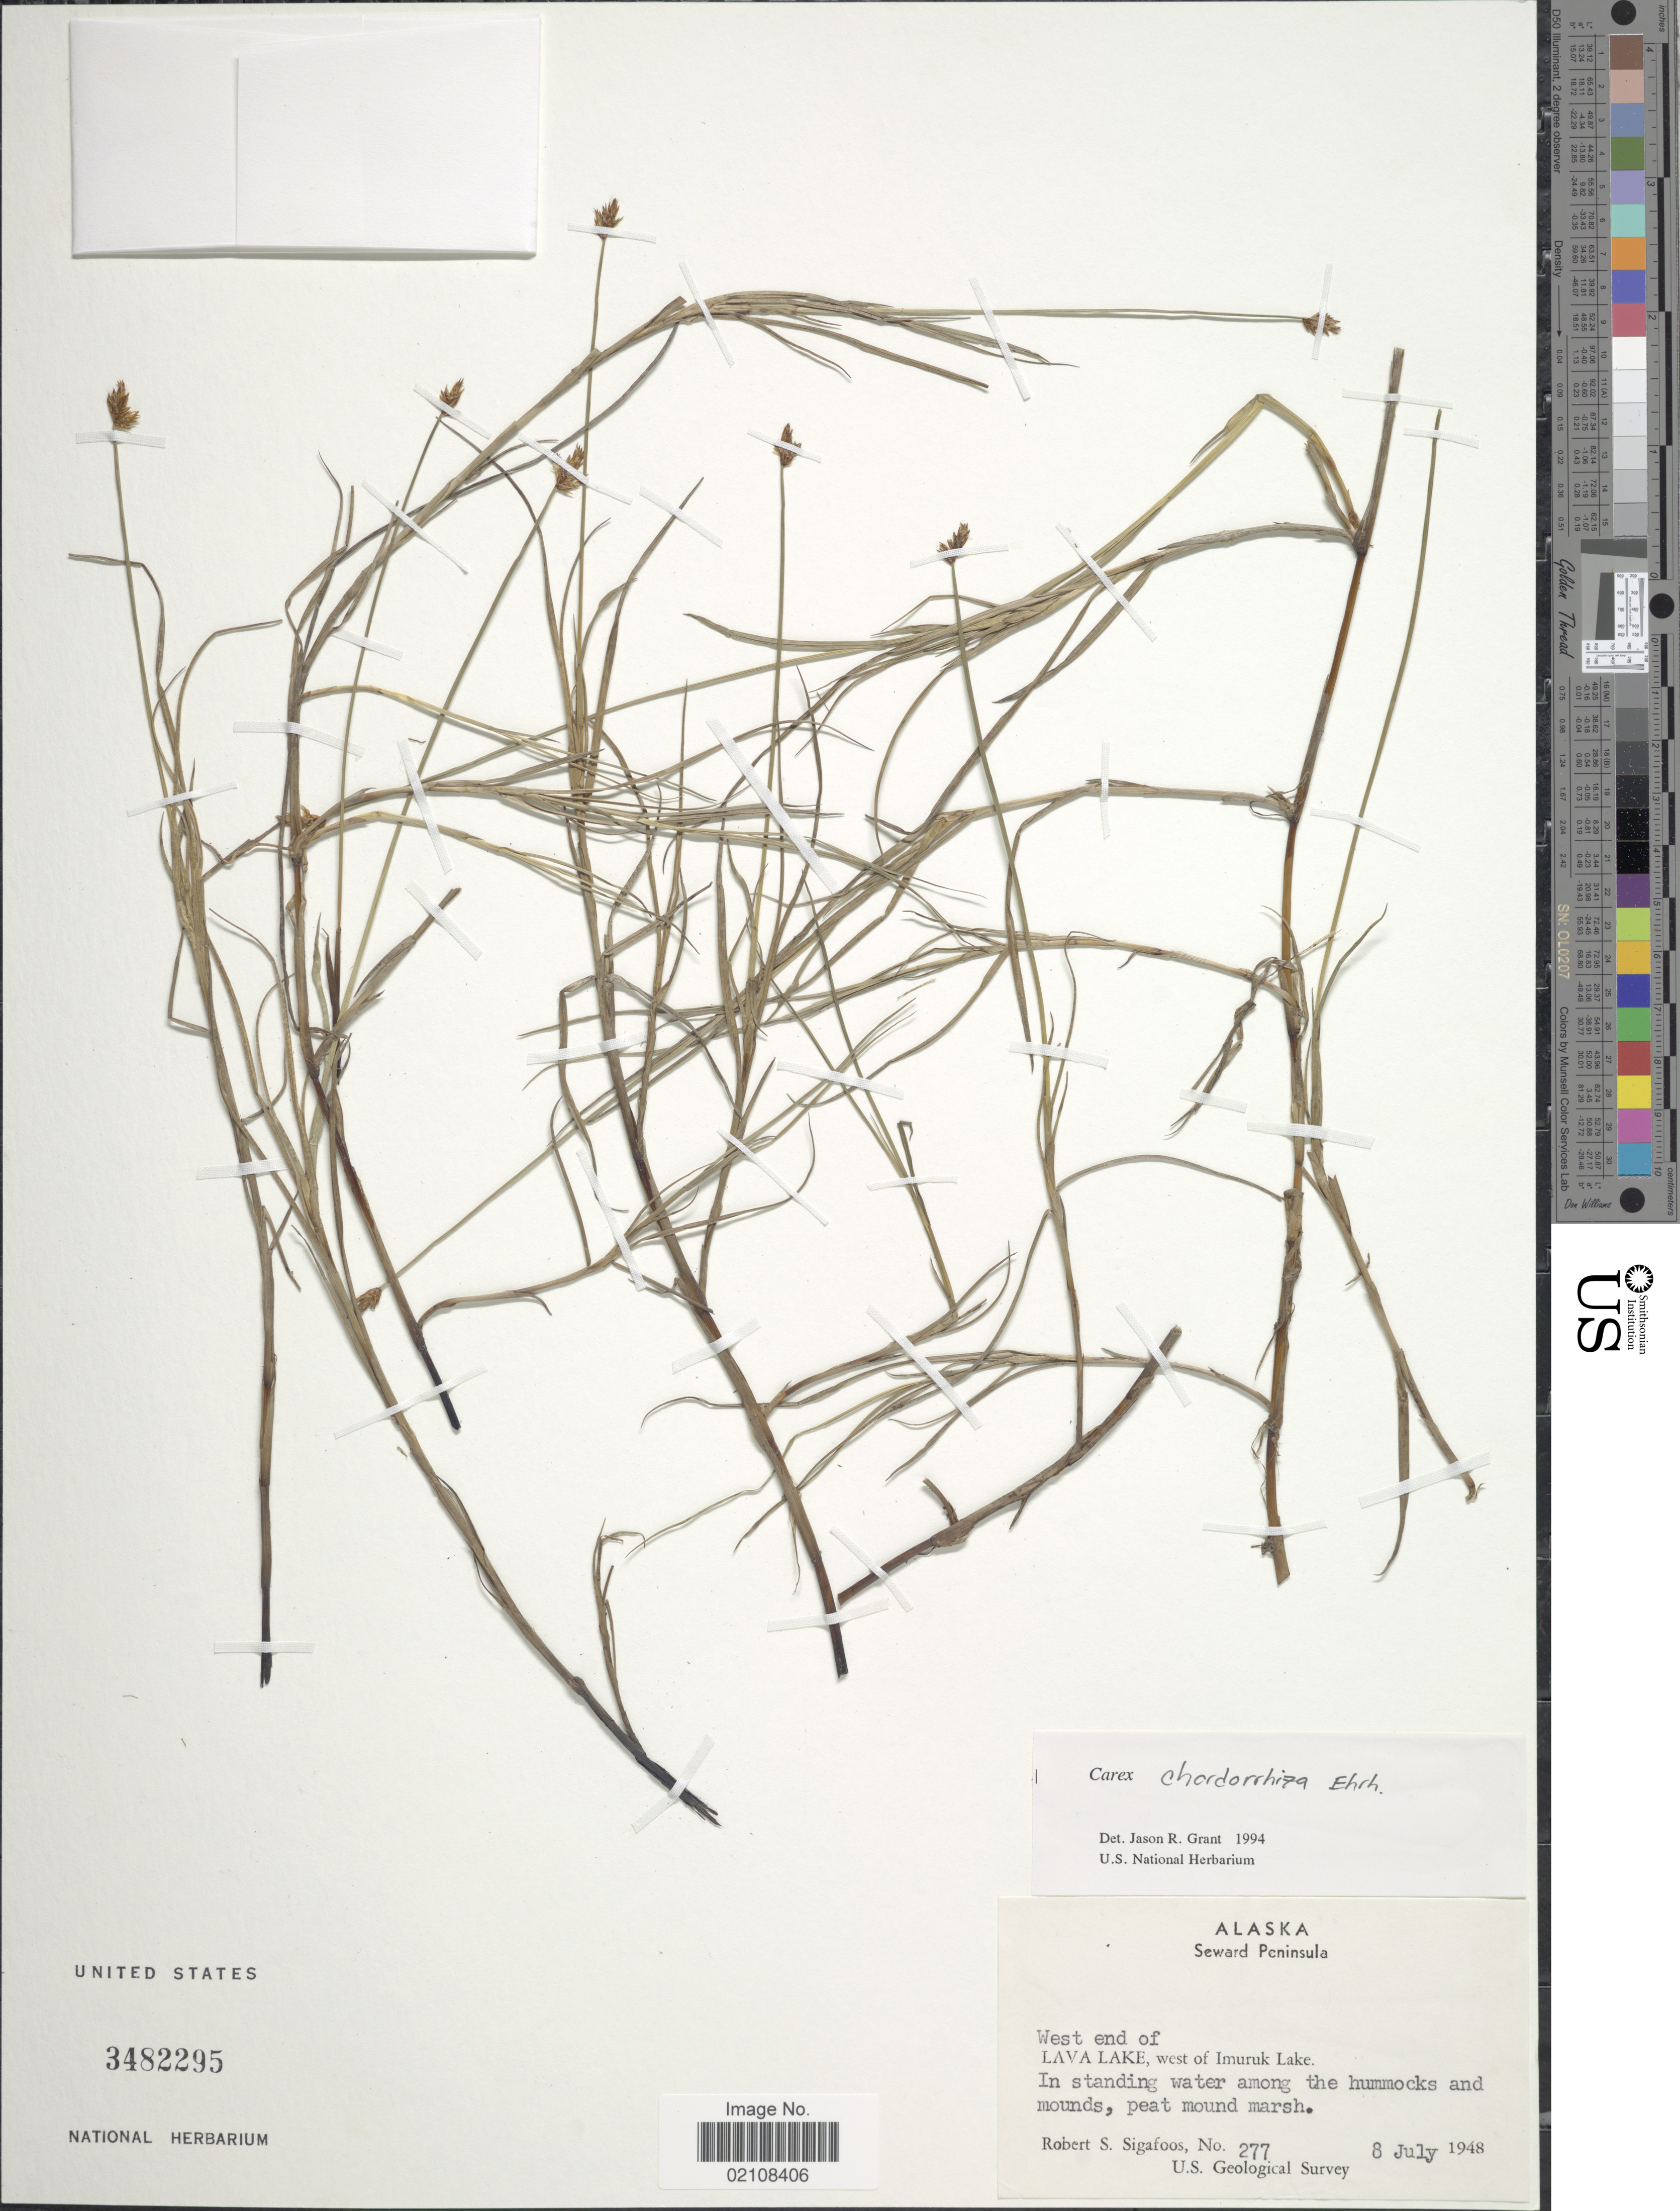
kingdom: Plantae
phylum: Tracheophyta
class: Liliopsida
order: Poales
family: Cyperaceae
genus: Carex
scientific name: Carex chordorrhiza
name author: L. f.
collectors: R. Sigafoos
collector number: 277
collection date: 1948-07-08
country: United States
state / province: Alaska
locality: Seward Peninsula. West end of Lava Lake, west of Imuruk Lake.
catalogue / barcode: US 3482295